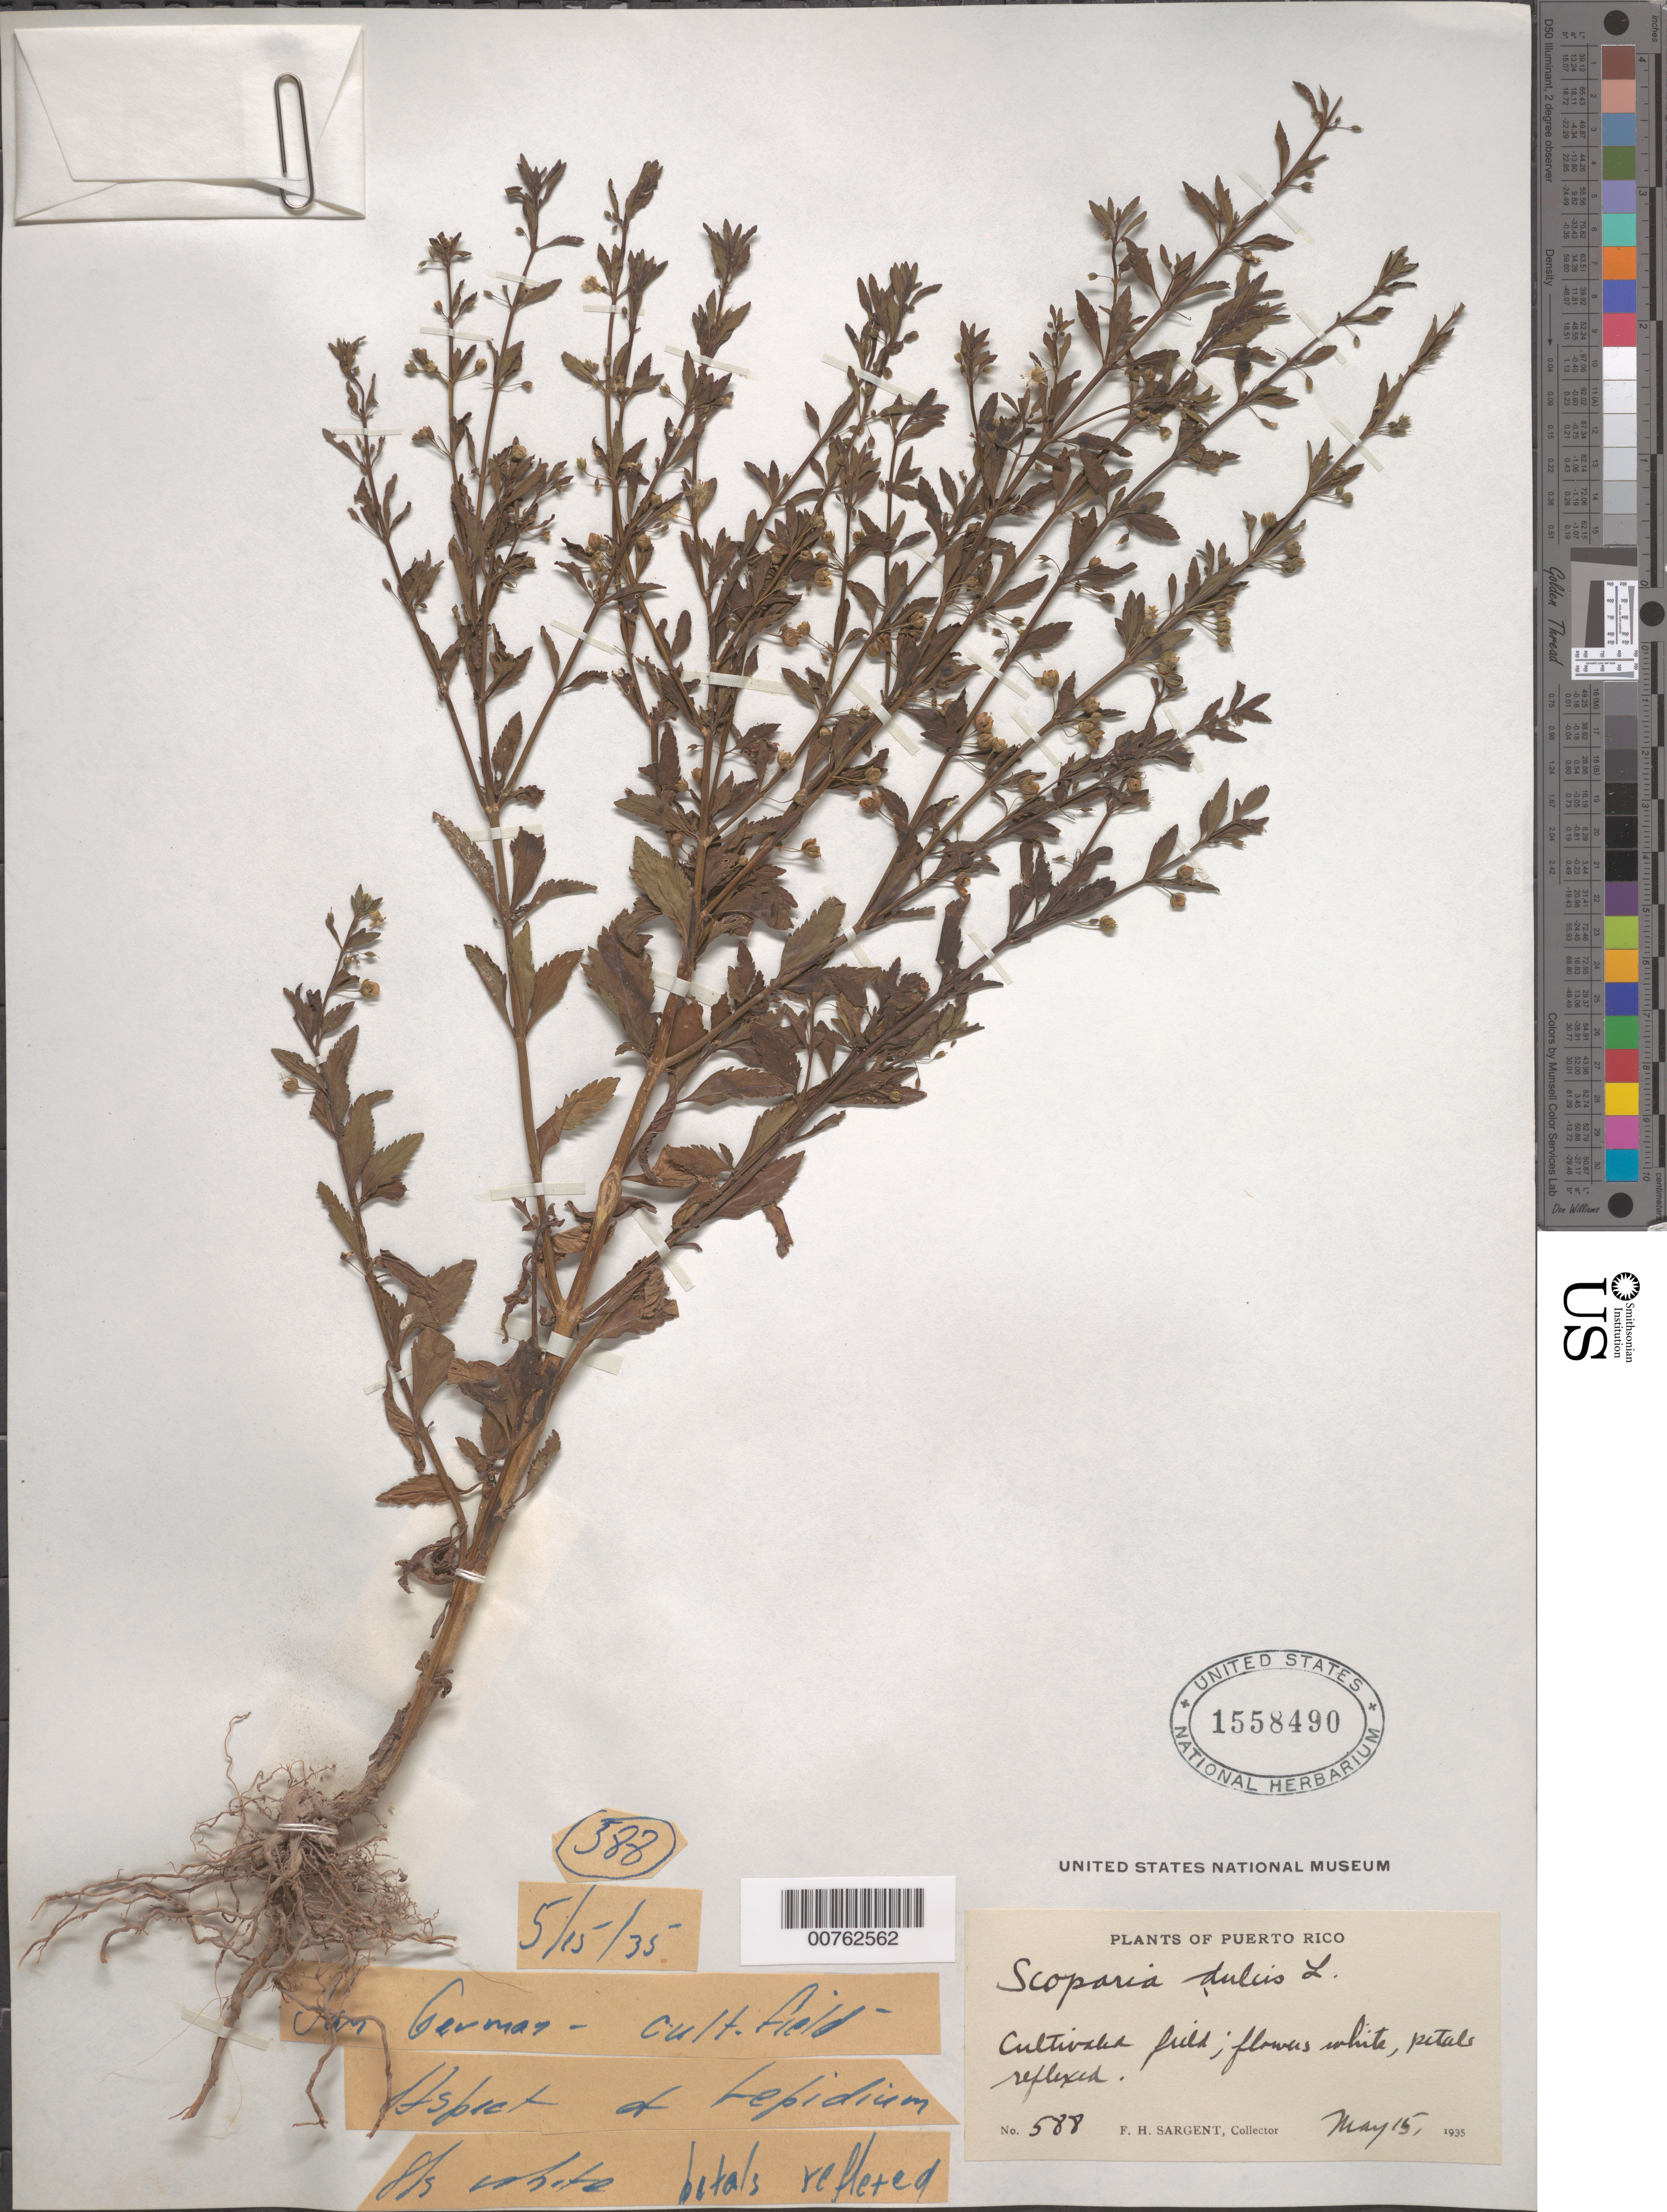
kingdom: Plantae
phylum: Tracheophyta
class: Magnoliopsida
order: Lamiales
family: Plantaginaceae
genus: Scoparia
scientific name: Scoparia dulcis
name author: L.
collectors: F. H. Sargent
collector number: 588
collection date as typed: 15 May 1935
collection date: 1935-05-15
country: Puerto Rico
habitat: Cultivated field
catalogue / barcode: US 1558490